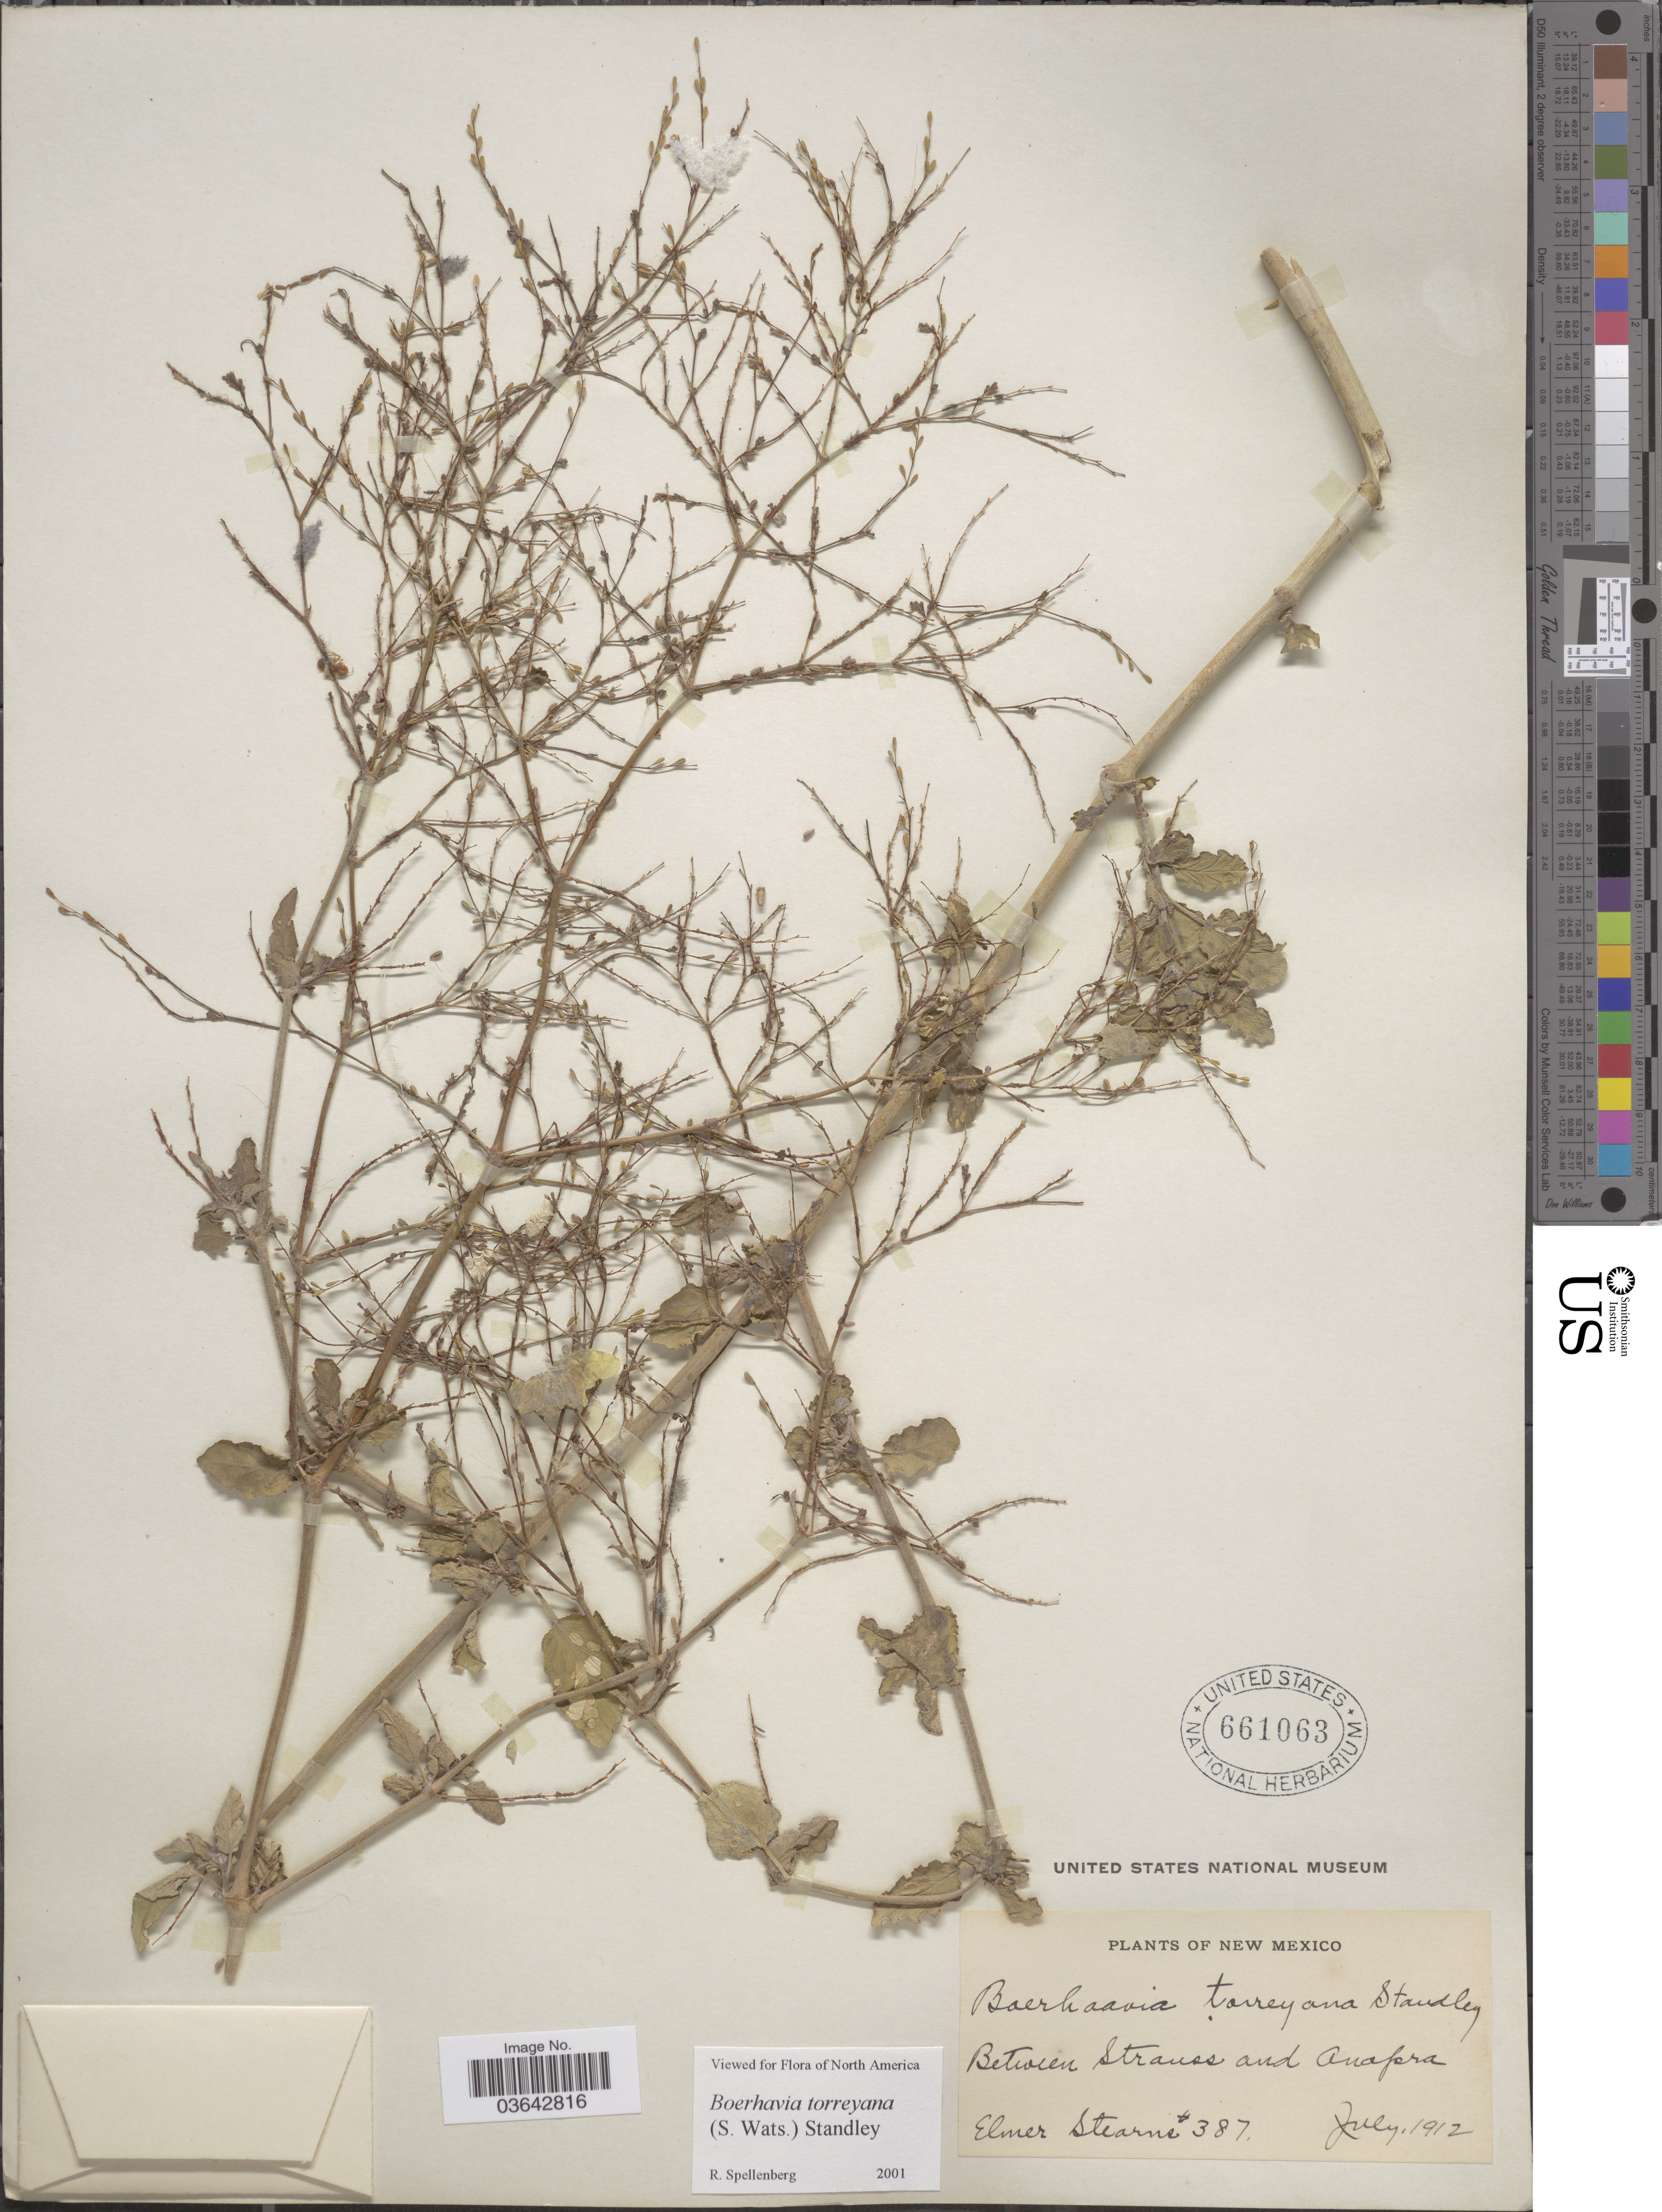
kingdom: Plantae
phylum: Tracheophyta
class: Magnoliopsida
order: Caryophyllales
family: Nyctaginaceae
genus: Boerhavia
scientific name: Boerhavia torreyana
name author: (S. Watson) Standl.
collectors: E. Stearns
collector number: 387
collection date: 1912-07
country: United States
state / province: New Mexico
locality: Between Strauss and Anapra.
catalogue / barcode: US 661063